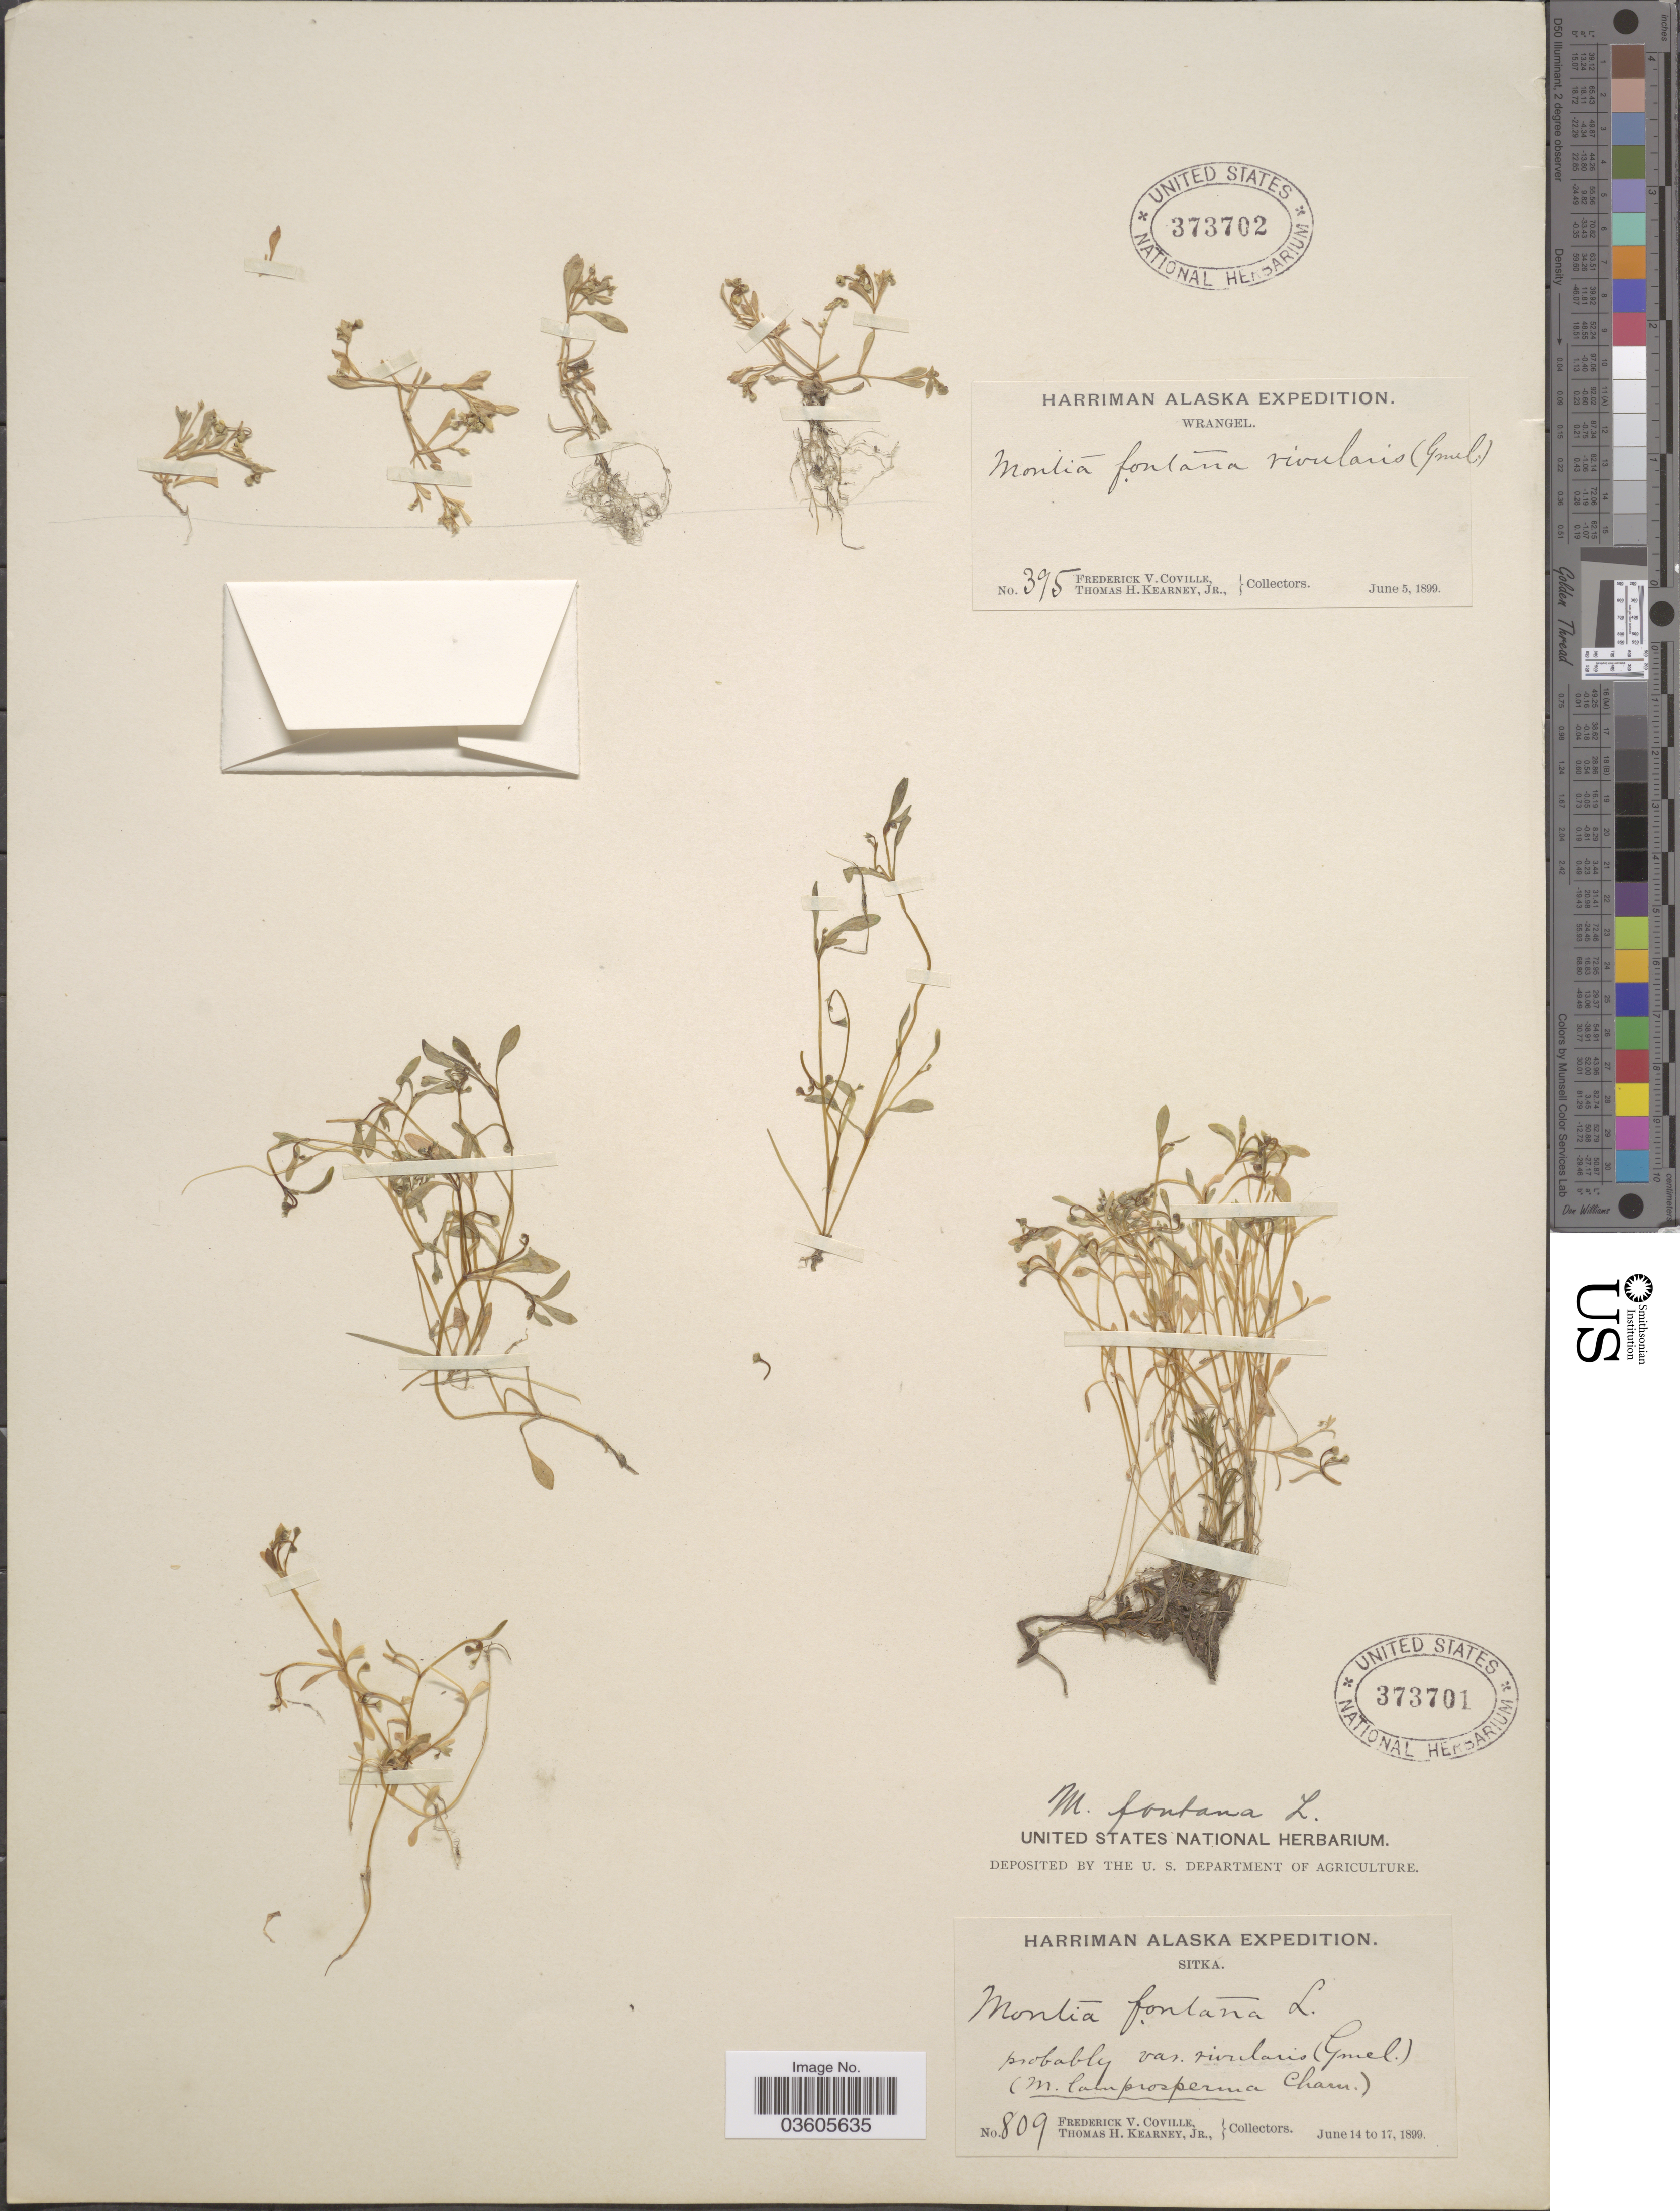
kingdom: Plantae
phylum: Tracheophyta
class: Magnoliopsida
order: Caryophyllales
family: Montiaceae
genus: Montia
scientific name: Montia fontana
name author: L.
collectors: F. V. Coville & T. H. Kearney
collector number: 809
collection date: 1899-06-14/1899-06-17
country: United States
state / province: Alaska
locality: Sitka.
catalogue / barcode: US 373701-2